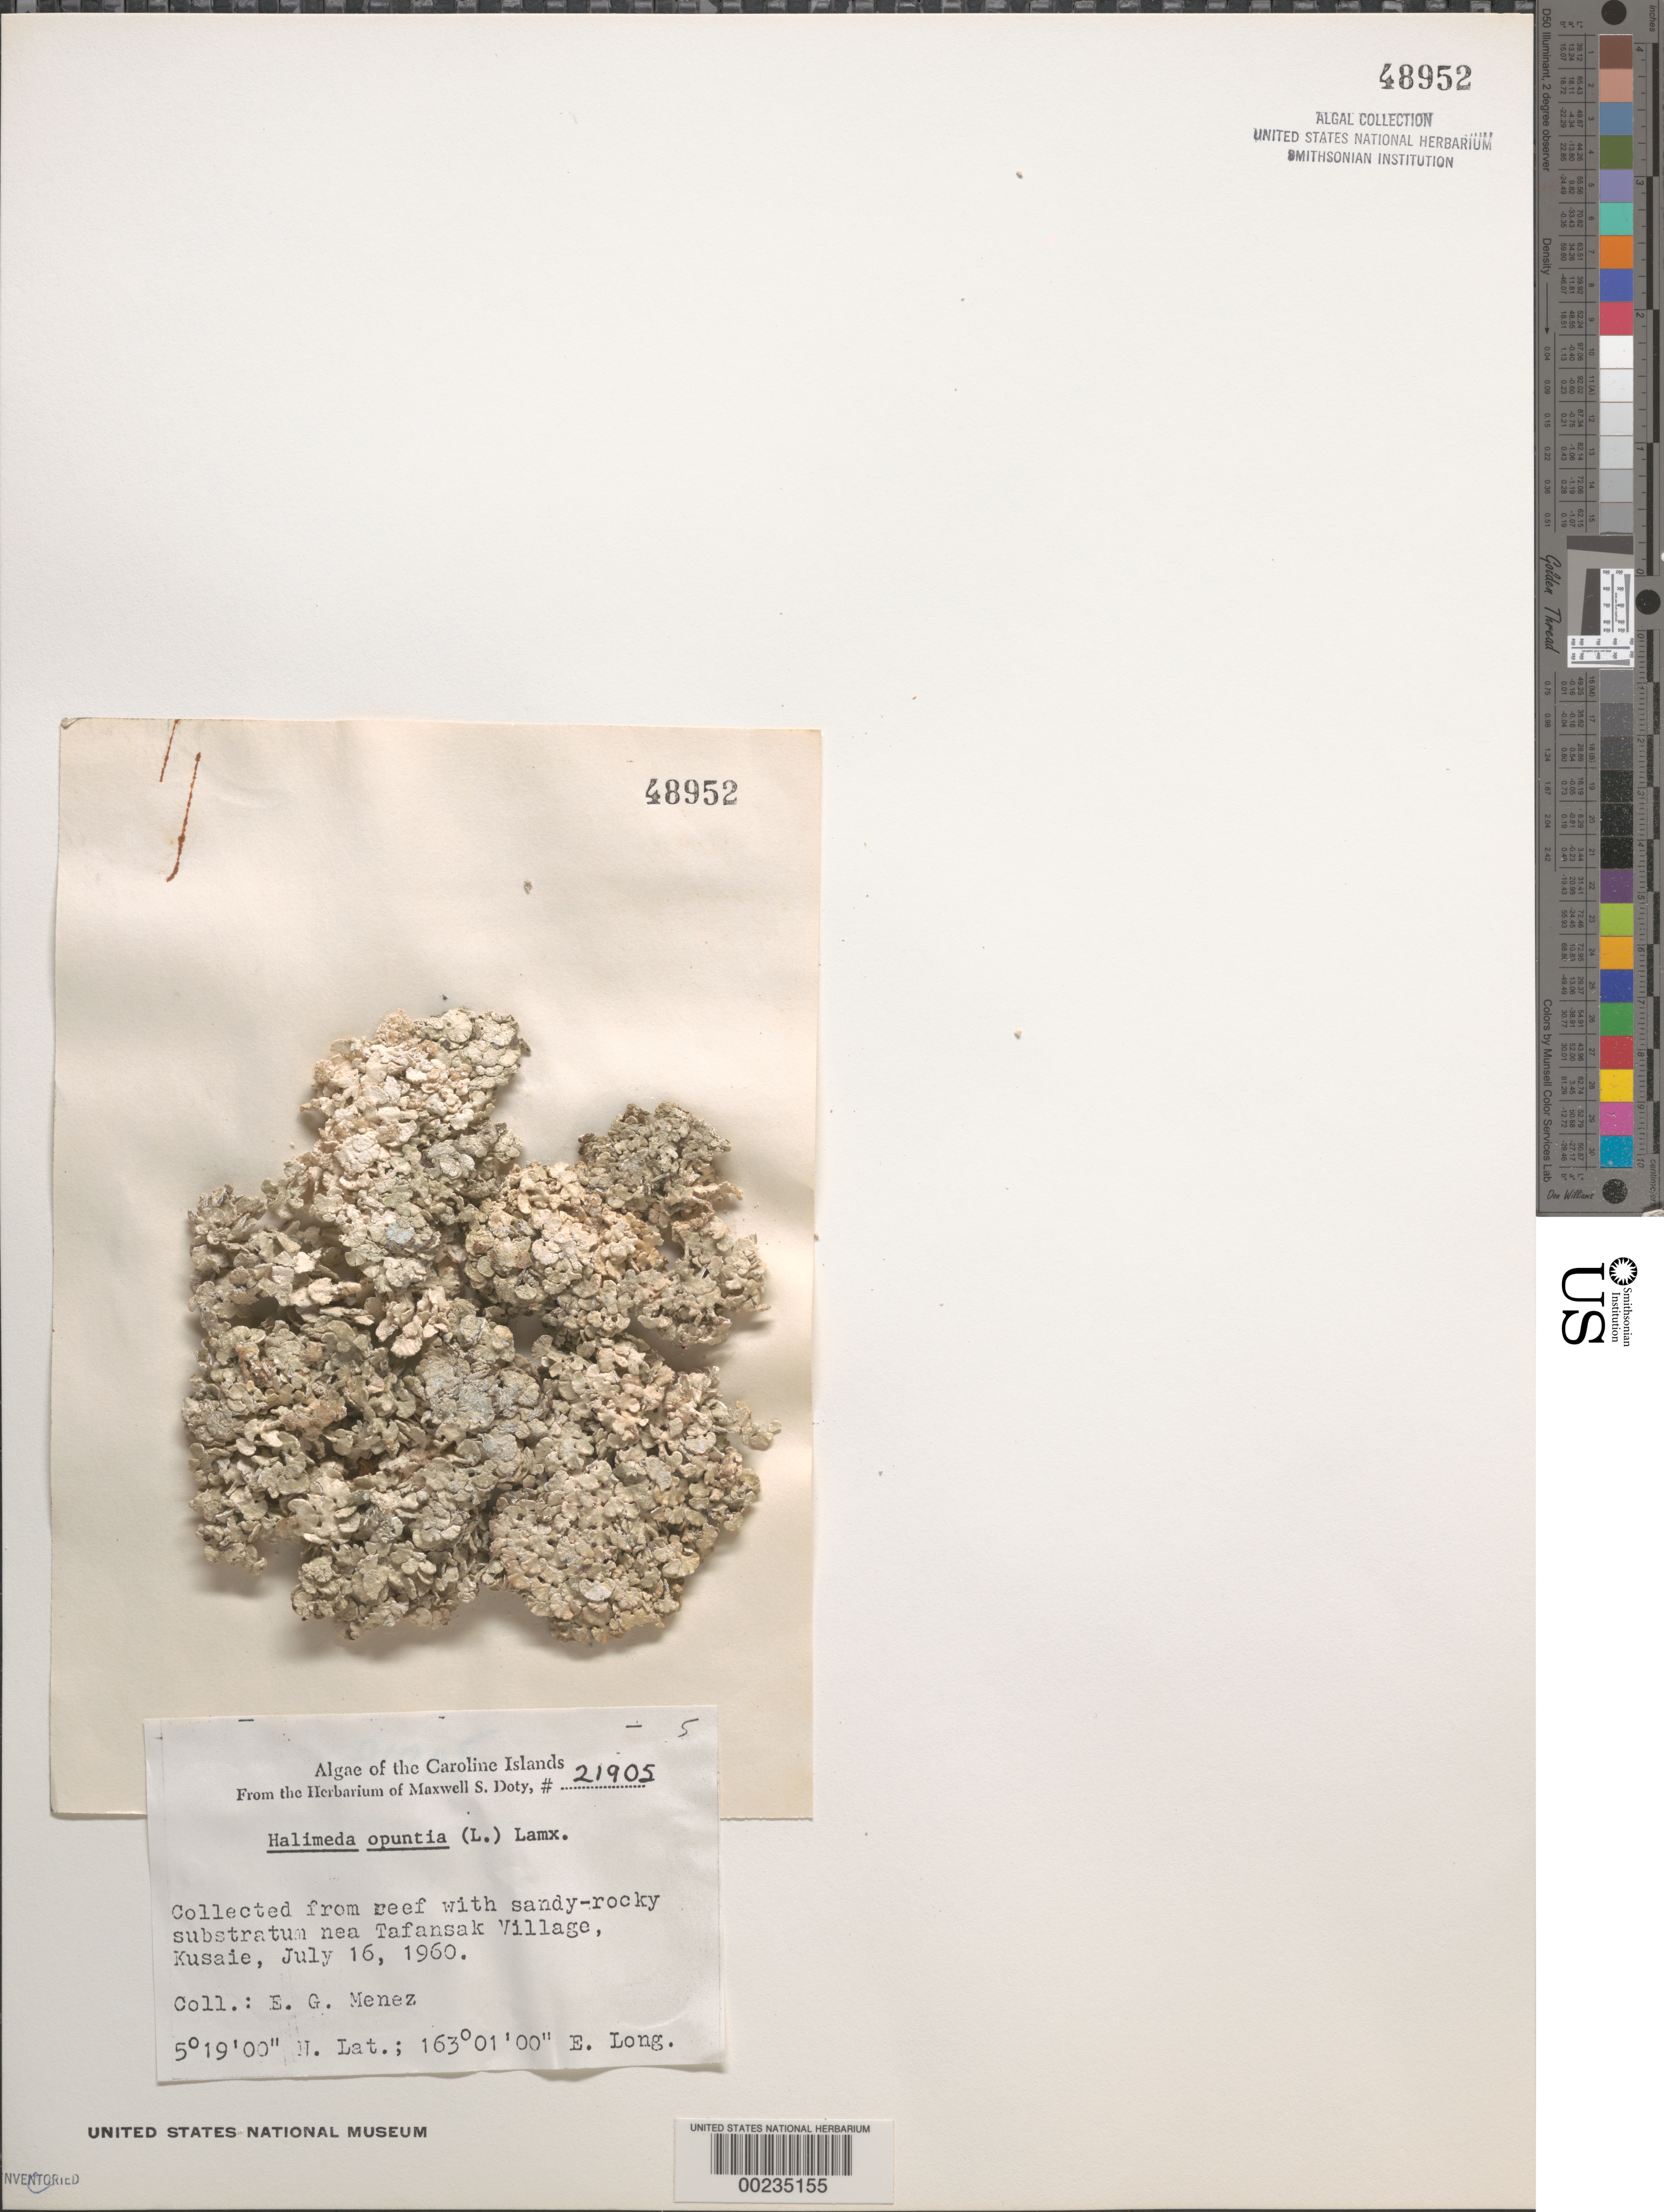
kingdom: Plantae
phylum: Chlorophyta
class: Ulvophyceae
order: Bryopsidales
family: Halimedaceae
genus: Halimeda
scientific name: Halimeda opuntia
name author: (L.) J.V.Lamouroux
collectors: Meñez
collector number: MSD 21905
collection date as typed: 16 Jul 1960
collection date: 1960-07-16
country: Micronesia, Federated States of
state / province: Kosrae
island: Kosrae [Kusaie]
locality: Near Tafansak village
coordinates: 5 19' 00" N, 163 01' 00" E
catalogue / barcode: US 48952